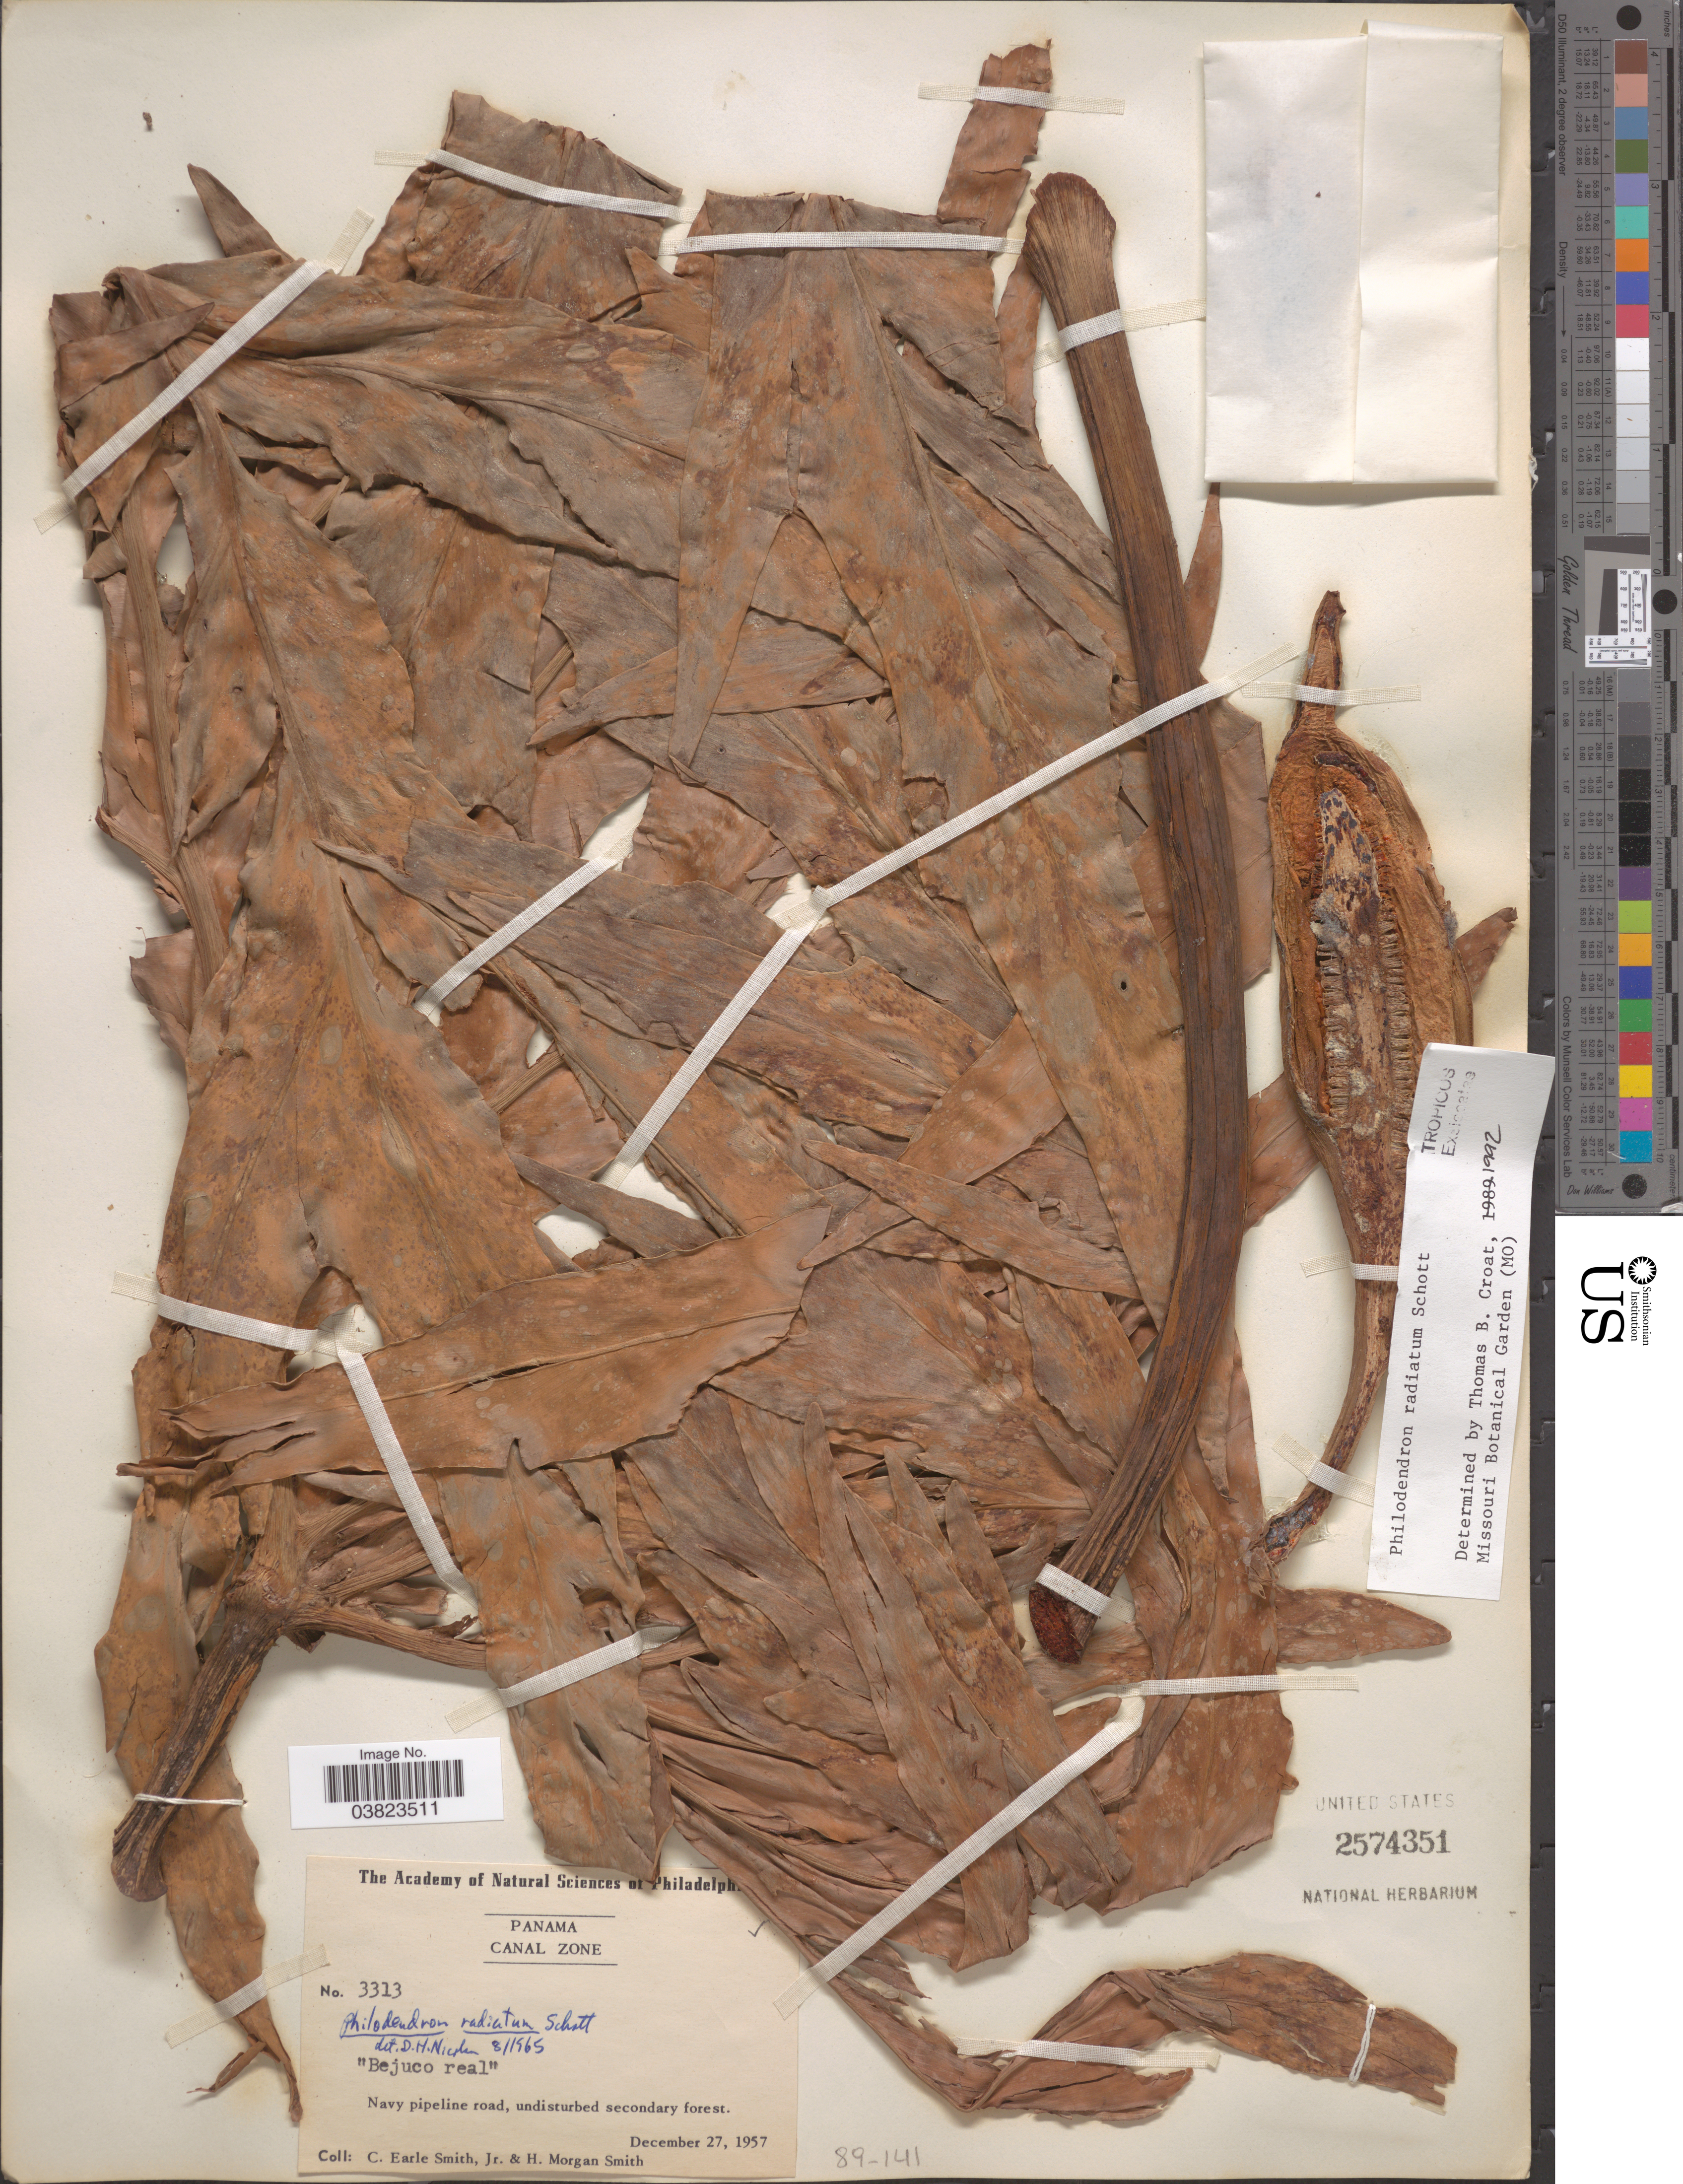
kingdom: Plantae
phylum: Tracheophyta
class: Liliopsida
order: Alismatales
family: Araceae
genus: Philodendron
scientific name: Philodendron radiatum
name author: Schott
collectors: C. E. Smith Jr. & H. M. Smith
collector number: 3313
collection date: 1957-12-27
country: Panama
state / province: Colón / Panamá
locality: Canal Zone. Navy pipeline road, undisturbed secondary forest.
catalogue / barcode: US 2574351